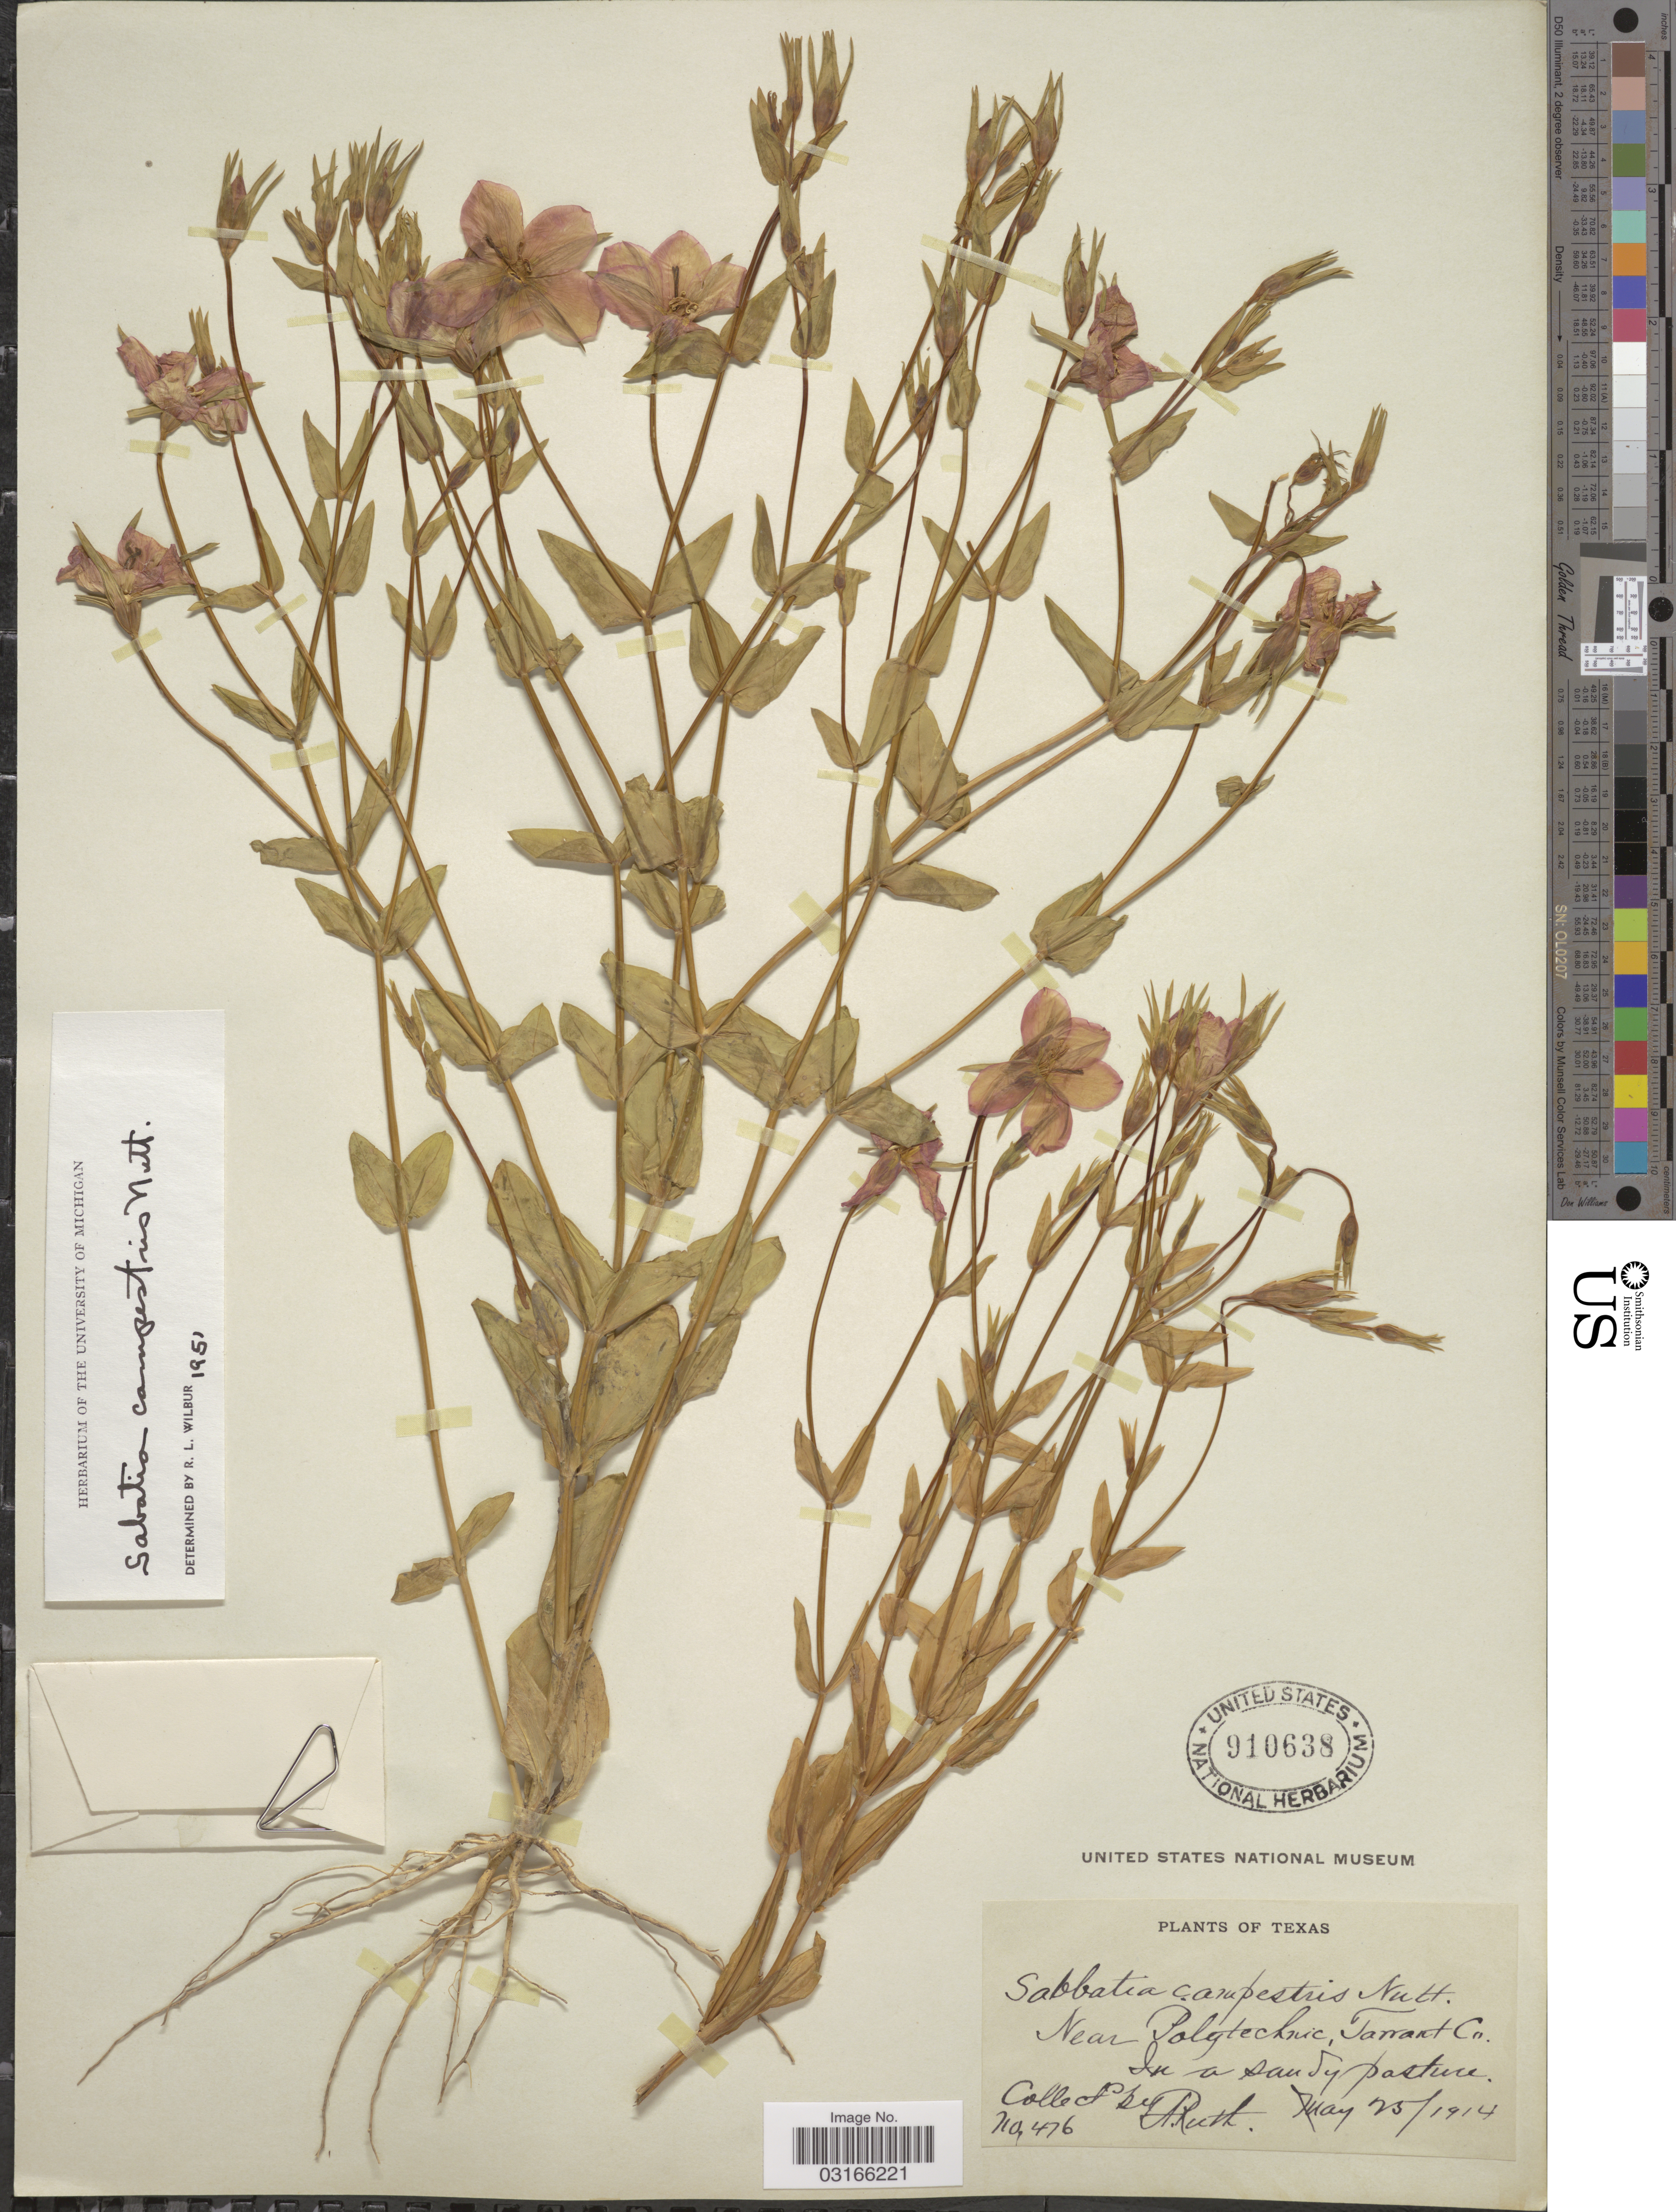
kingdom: Plantae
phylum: Tracheophyta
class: Magnoliopsida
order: Gentianales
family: Gentianaceae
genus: Sabatia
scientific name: Sabatia campestris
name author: Nutt.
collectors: A. Ruth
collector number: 476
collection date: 1914-05-25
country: United States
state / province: Texas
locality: Near Polytechnic, Tarrant Co.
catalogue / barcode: US 910638